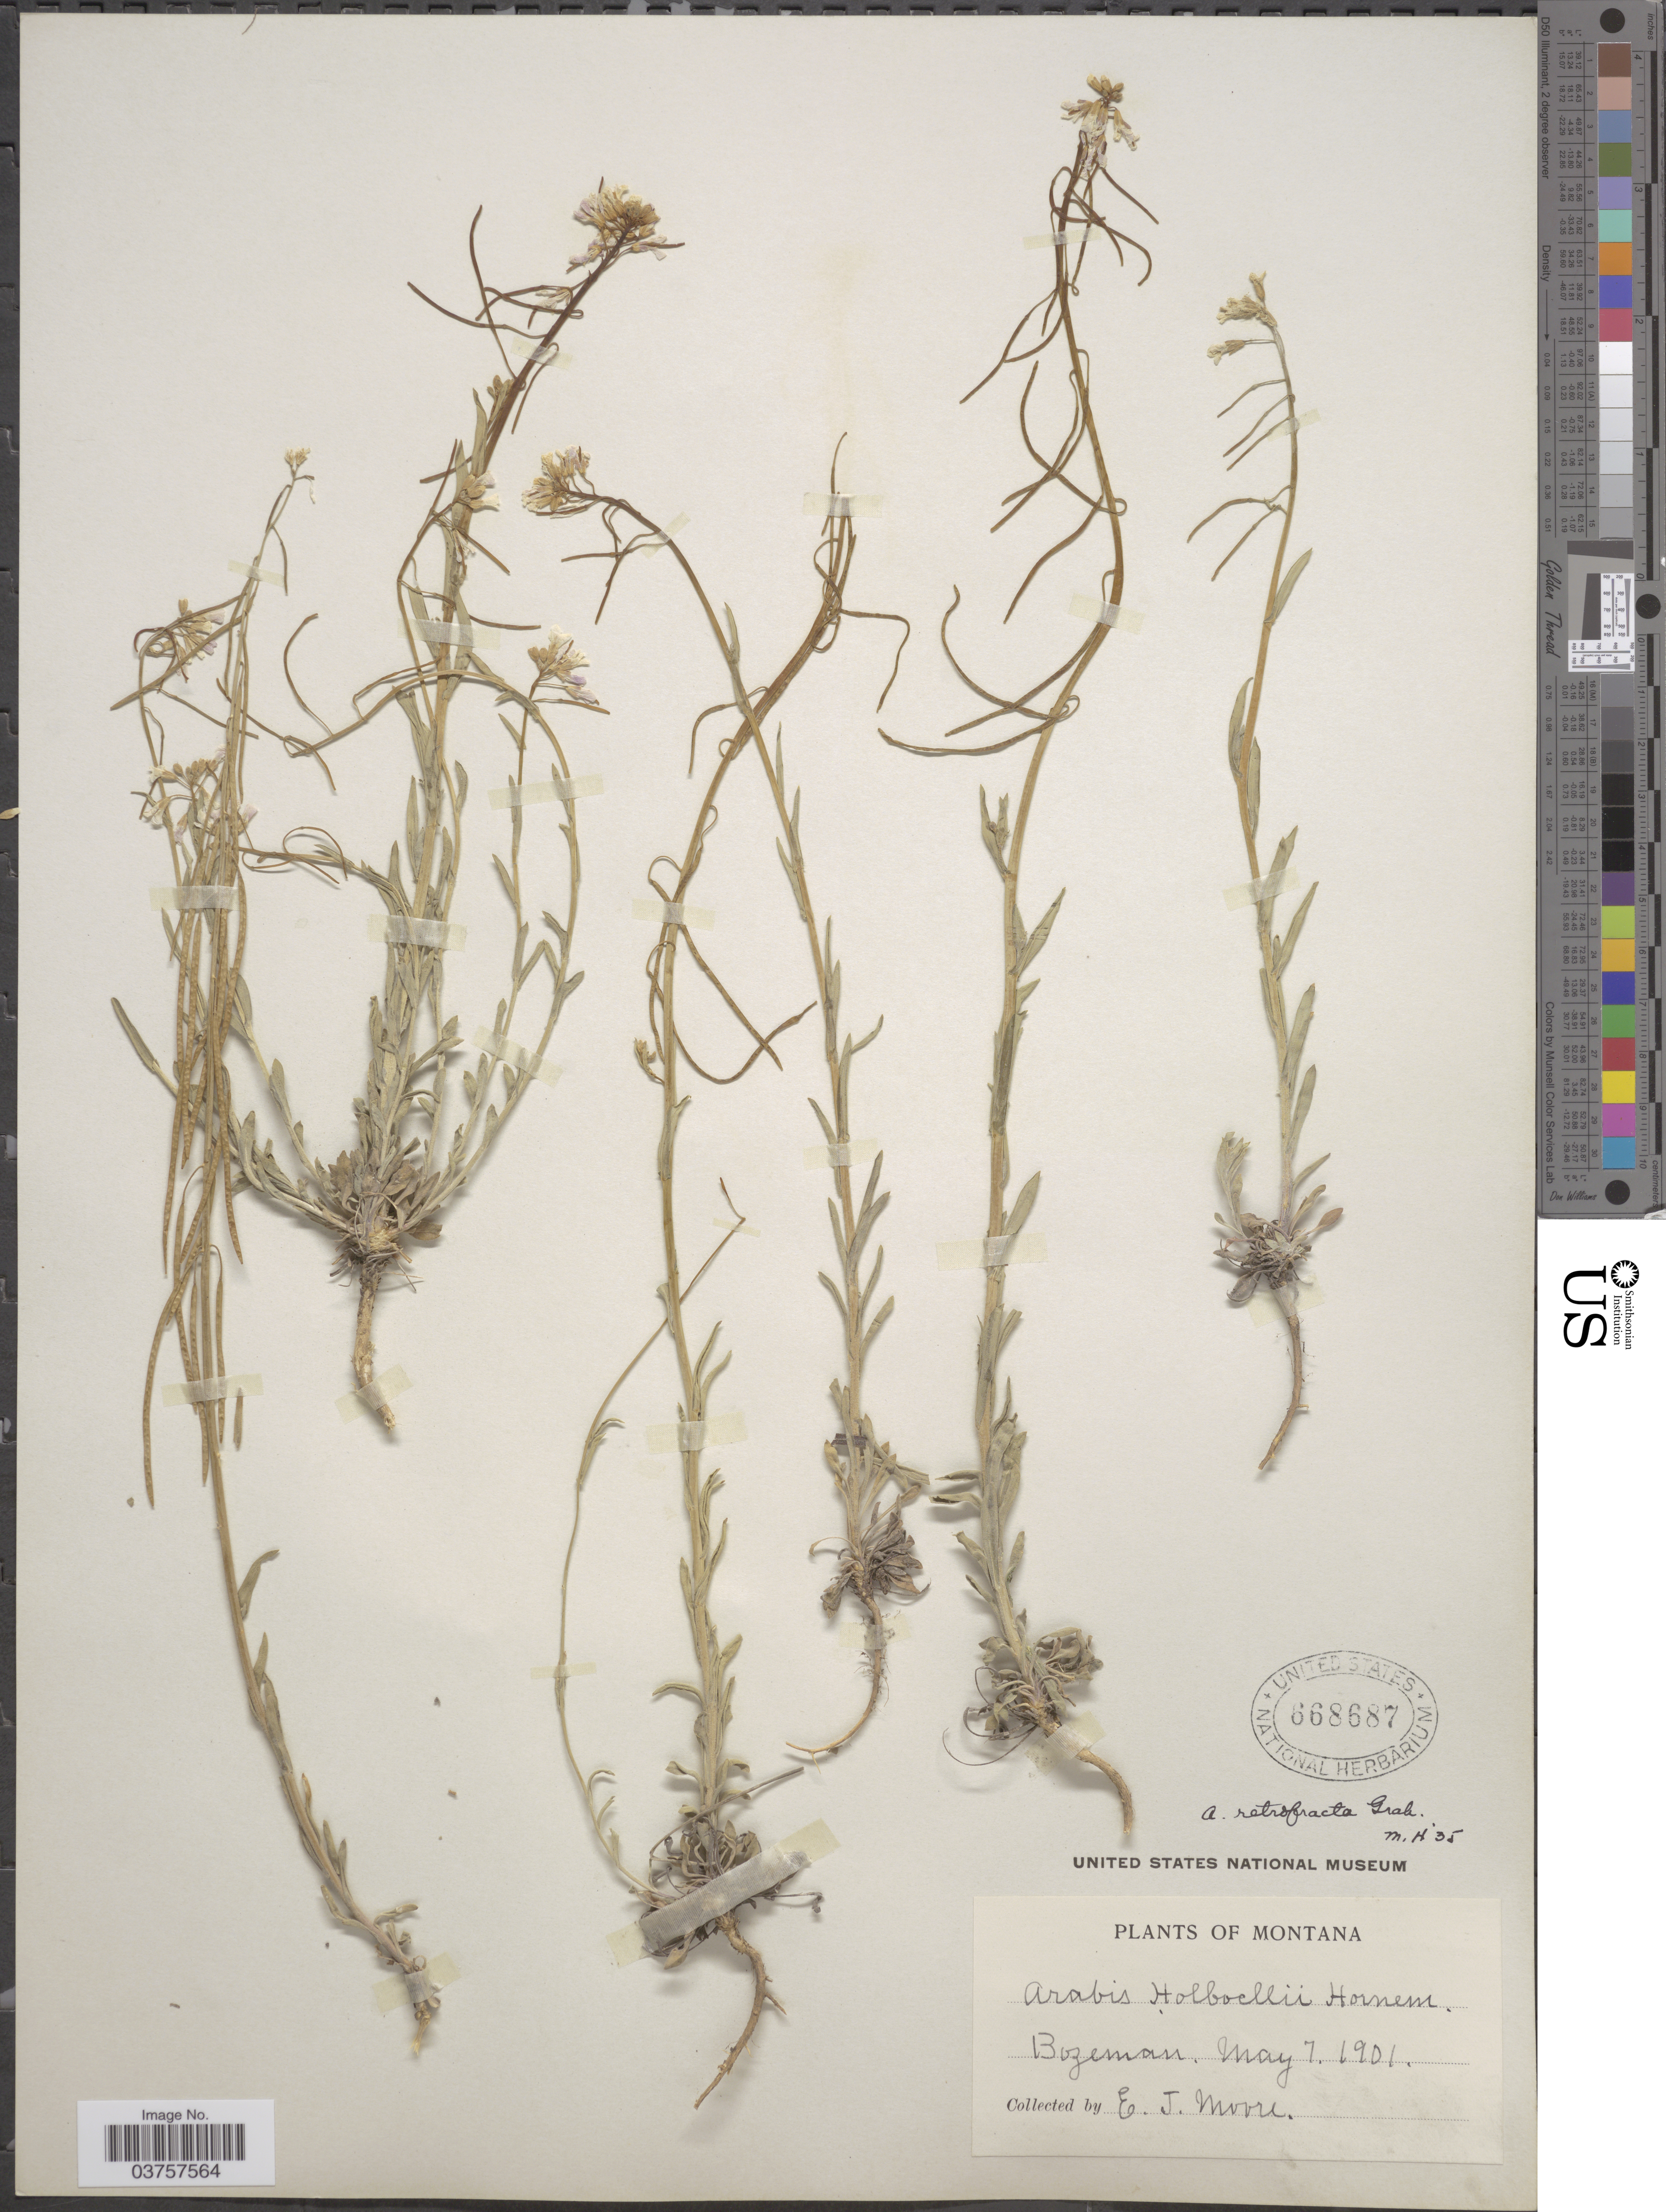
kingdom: Plantae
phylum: Tracheophyta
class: Magnoliopsida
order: Brassicales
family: Brassicaceae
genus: Arabis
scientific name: Arabis holboellii var. retrofracta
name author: Rydb.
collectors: E. Moore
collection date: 1901-05-07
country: United States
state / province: Montana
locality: Bozeman.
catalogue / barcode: US 668687